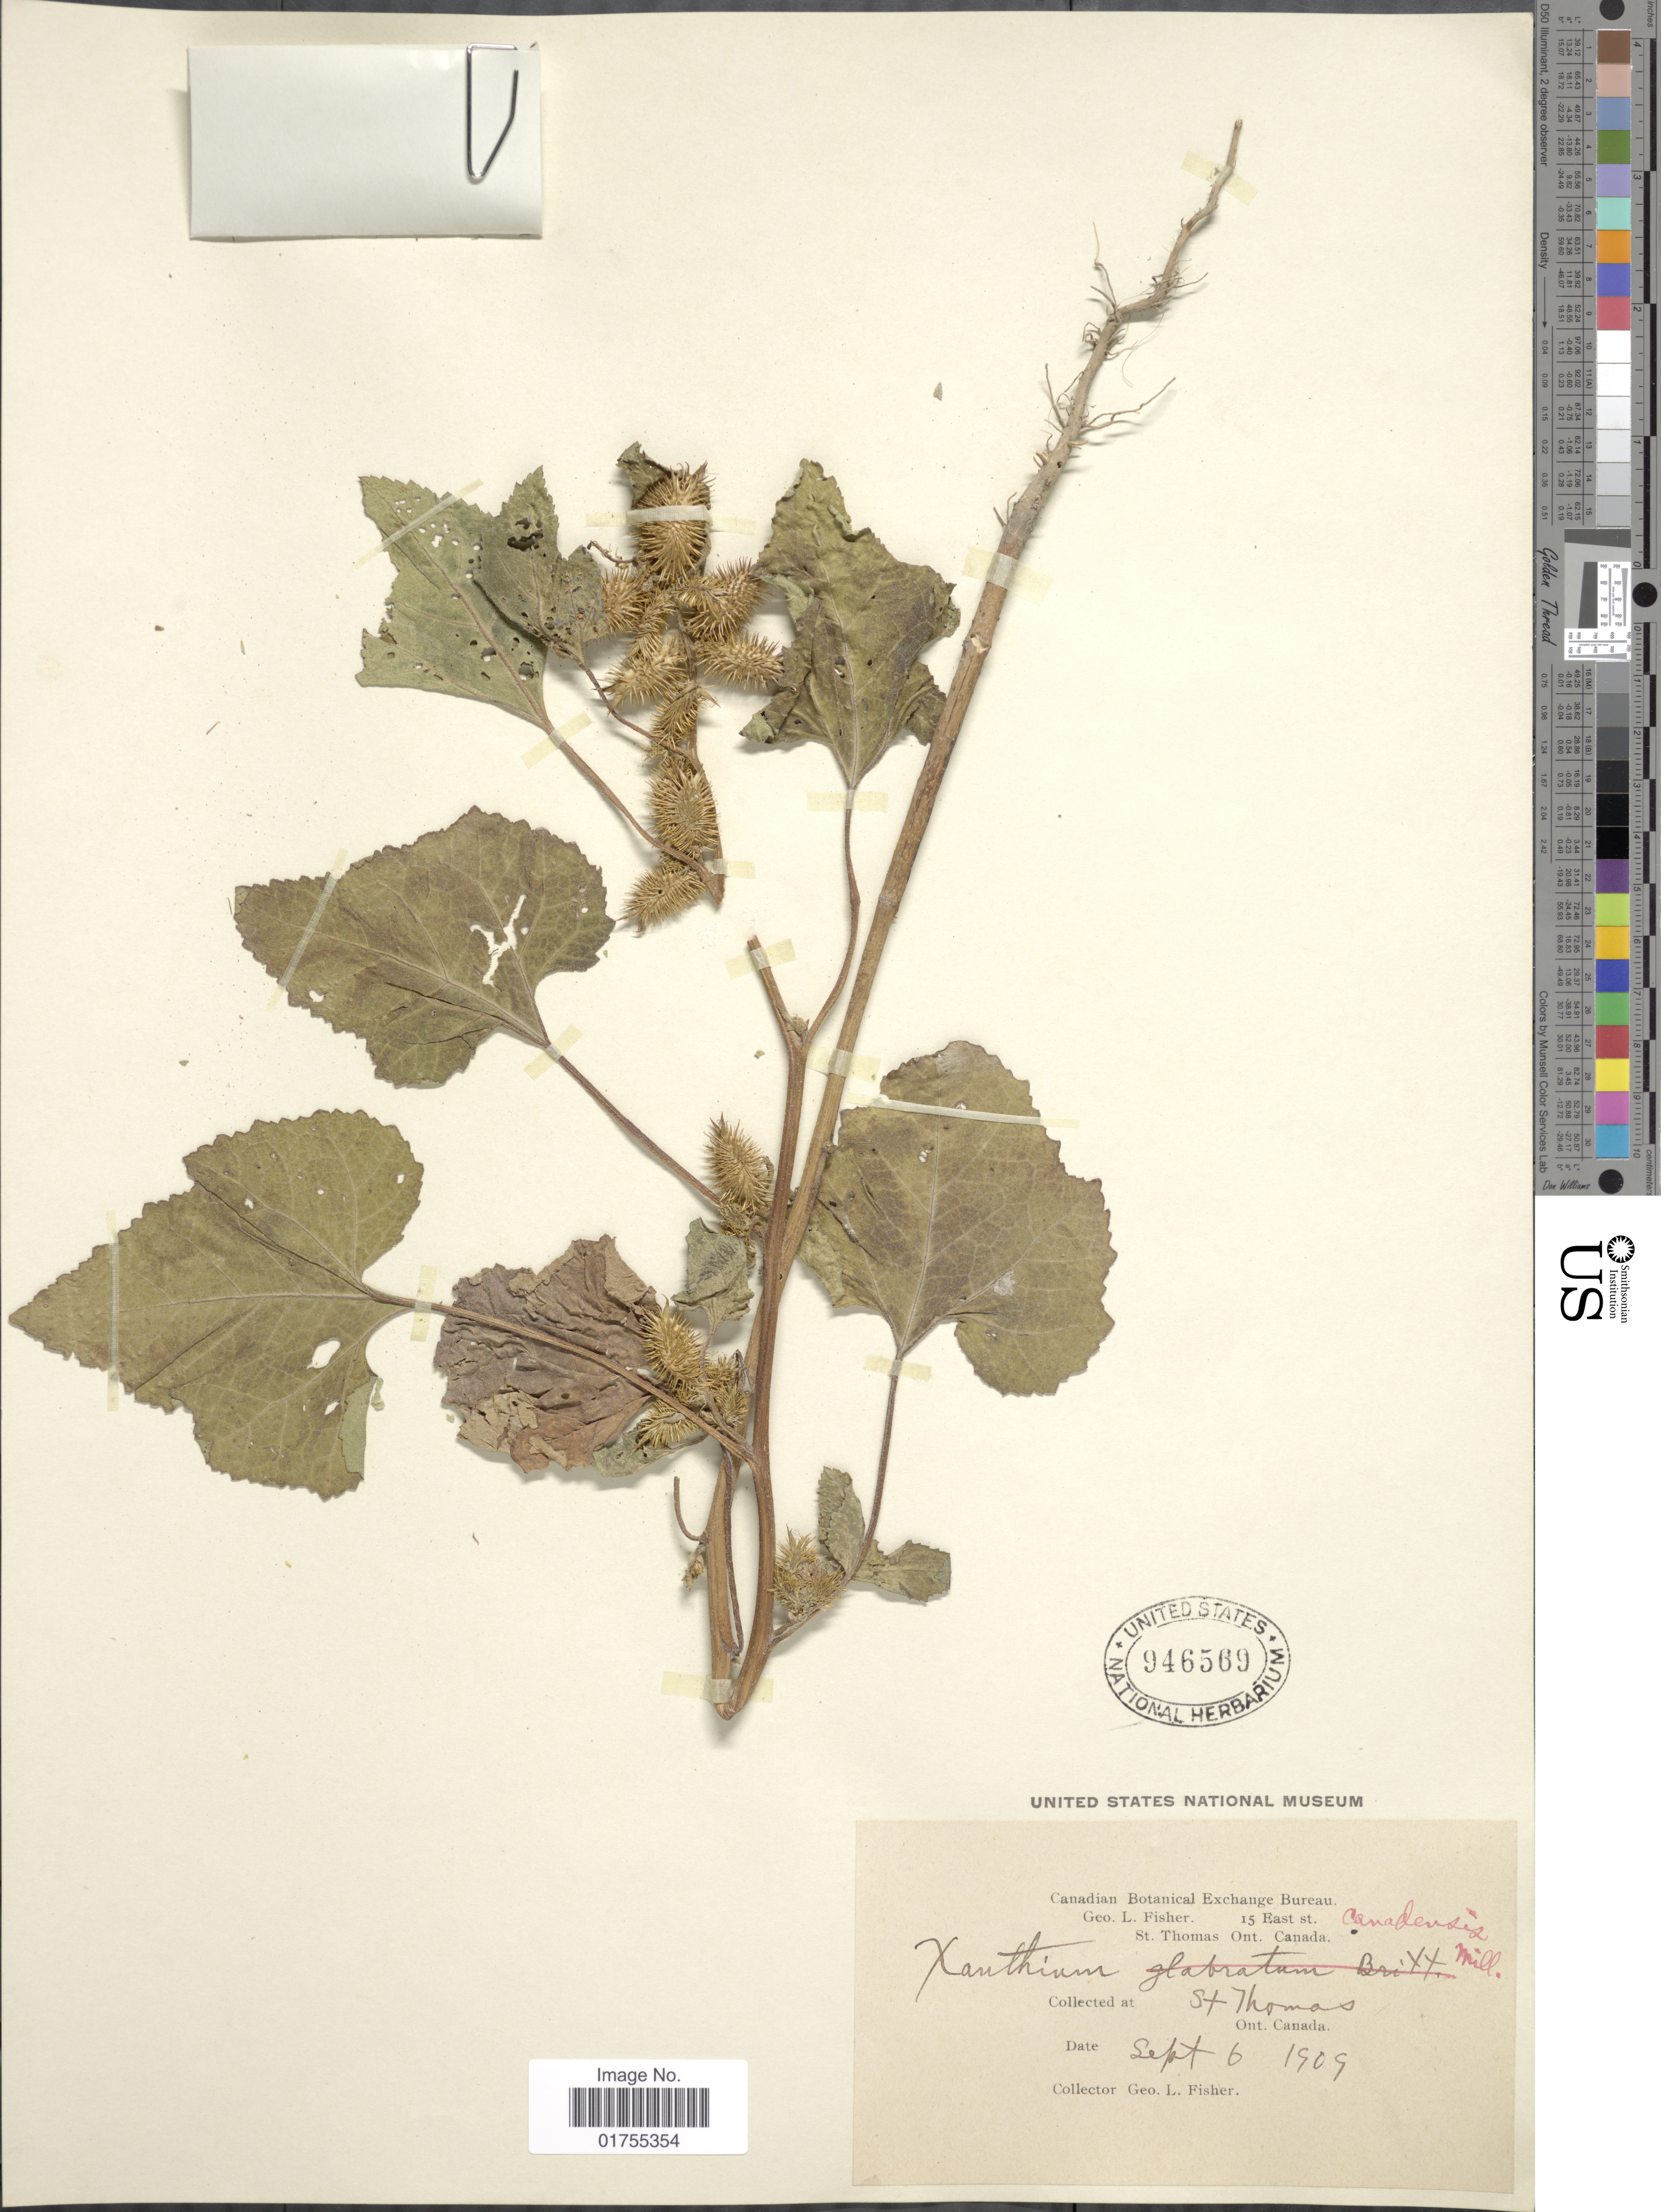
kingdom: Plantae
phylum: Tracheophyta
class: Magnoliopsida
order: Asterales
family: Asteraceae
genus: Xanthium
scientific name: Xanthium strumarium var. glabratum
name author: Mill.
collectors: G. L. Fisher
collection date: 1909-09-06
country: Canada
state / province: Ontario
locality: St. Thomas, Ont.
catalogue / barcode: US 946569